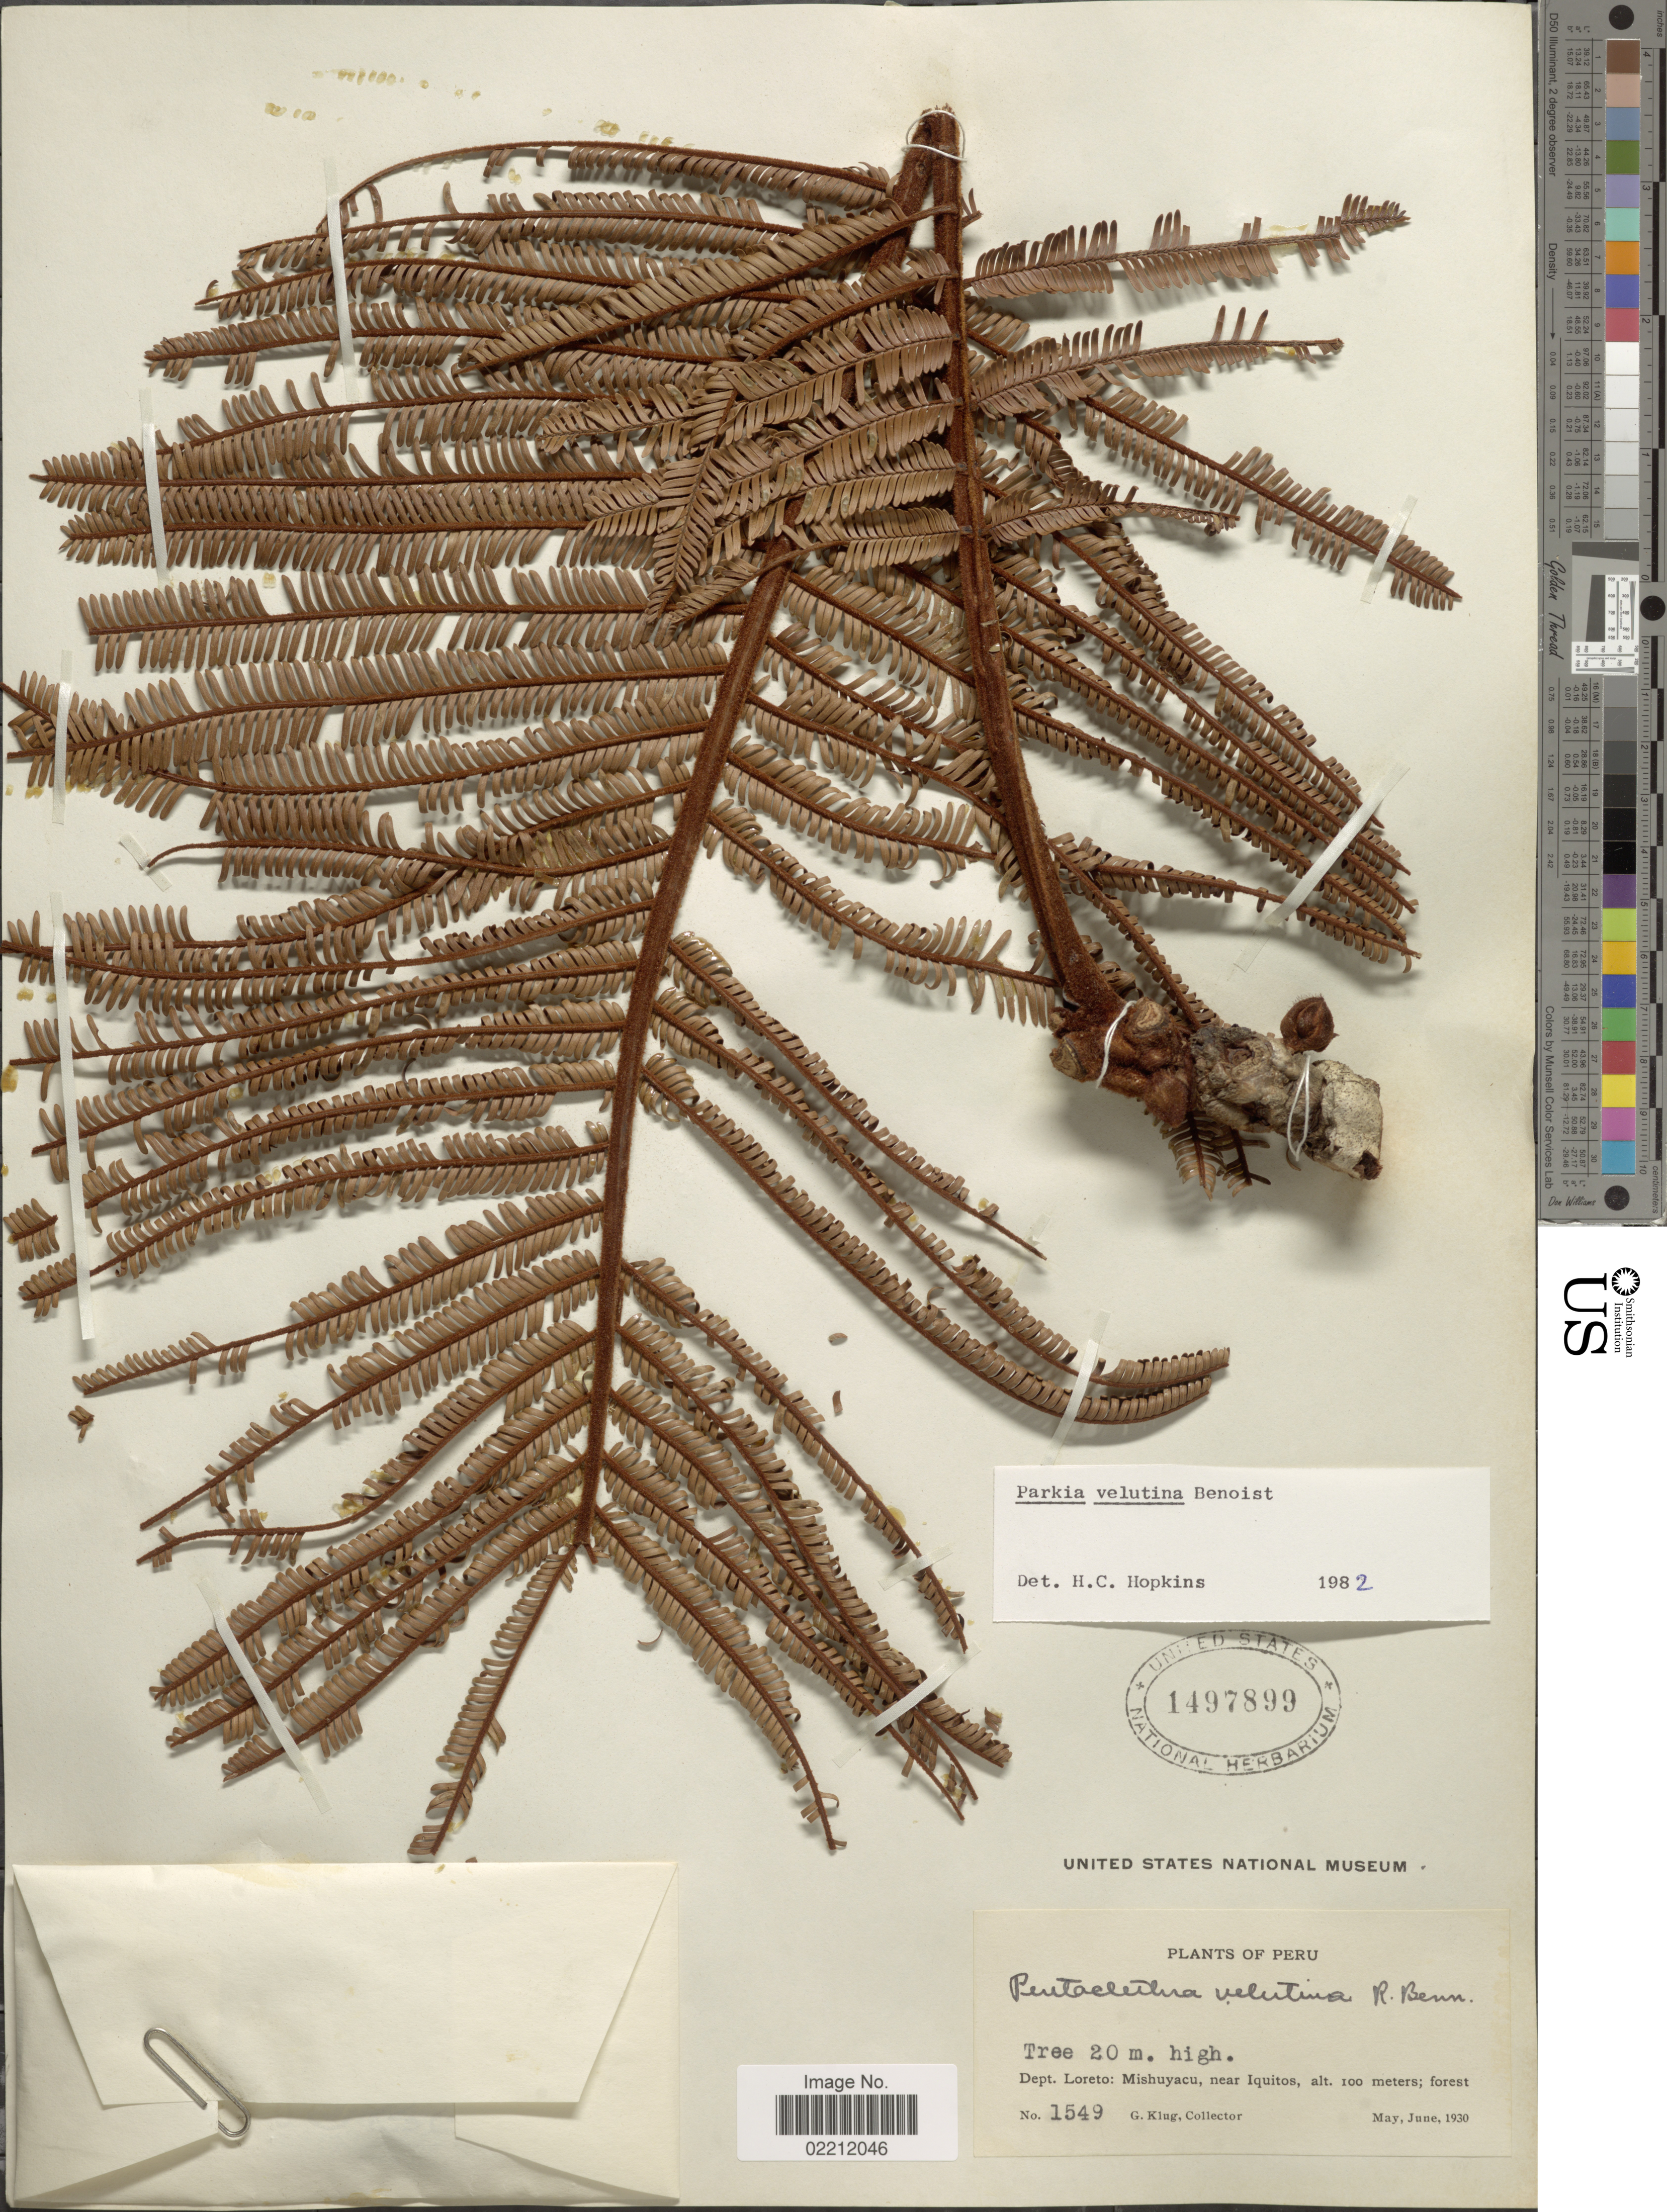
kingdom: Plantae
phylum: Tracheophyta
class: Magnoliopsida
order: Fabales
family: Fabaceae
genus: Parkia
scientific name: Parkia velutina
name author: Benoist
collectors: G. Klug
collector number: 1549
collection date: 1930-05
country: Peru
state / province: Loreto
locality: Mishuyacu, near Iquitos.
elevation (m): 100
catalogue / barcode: US 1497899